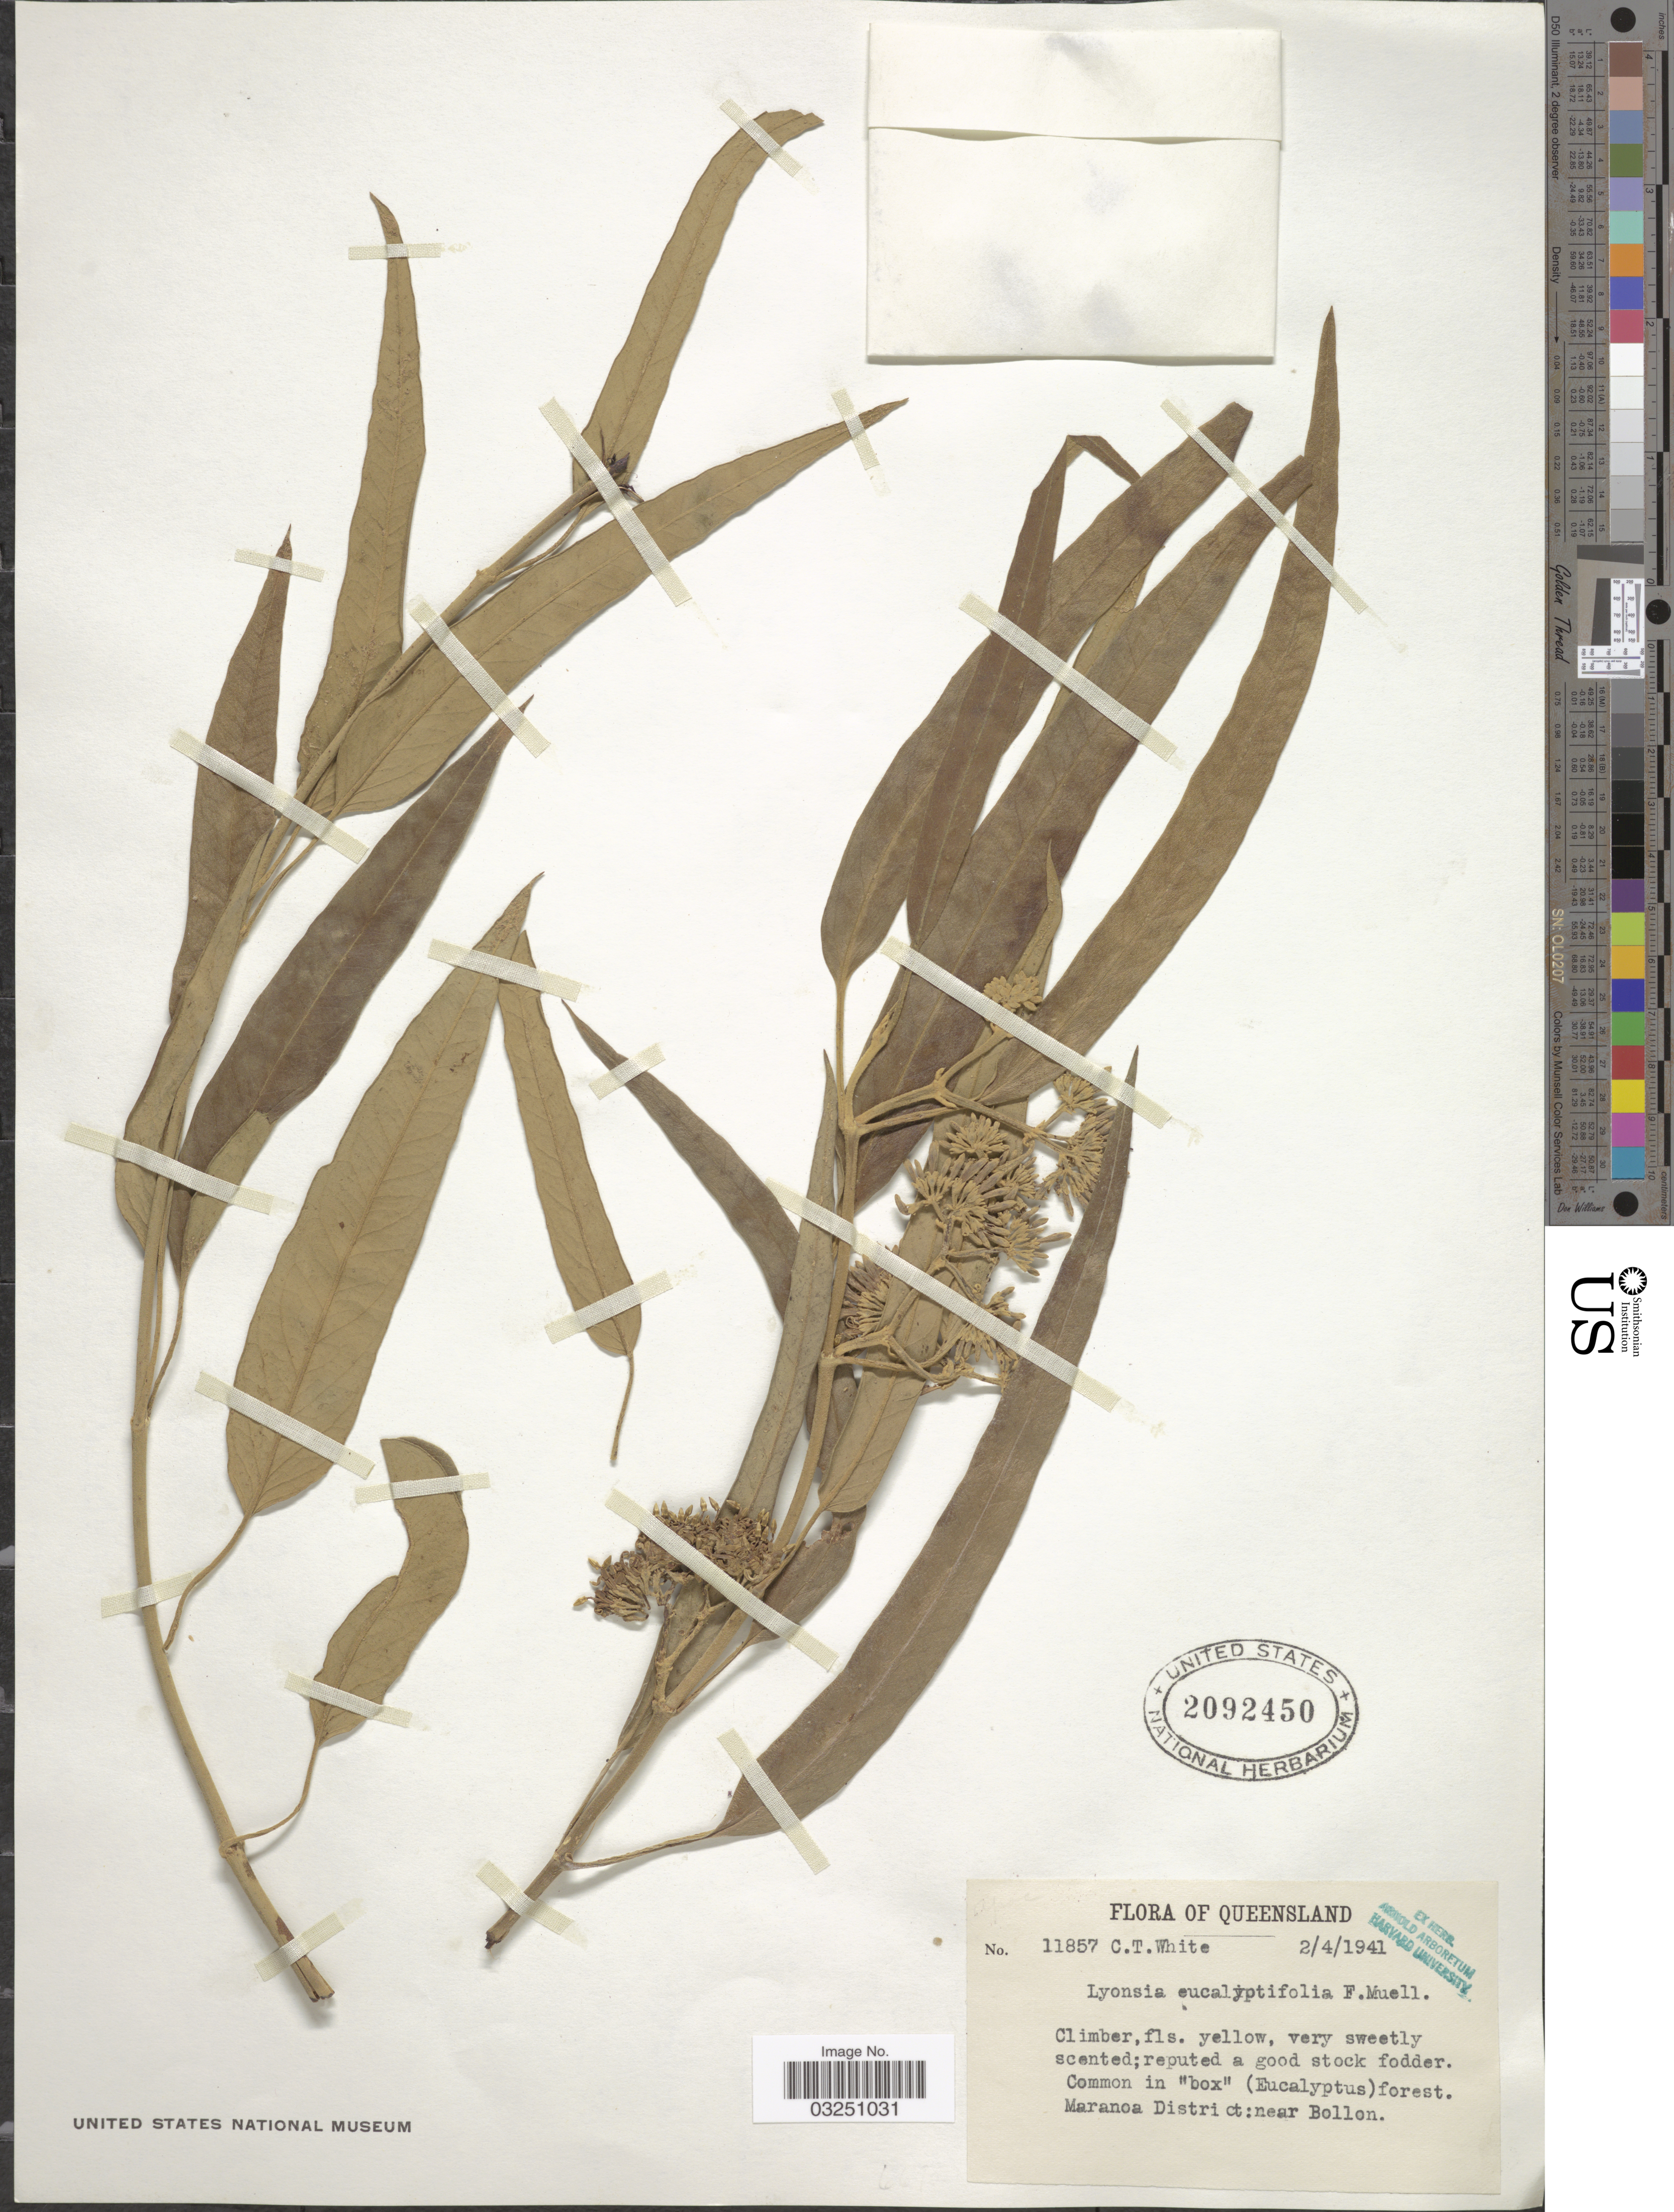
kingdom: Plantae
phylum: Tracheophyta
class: Magnoliopsida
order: Myrtales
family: Lythraceae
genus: Parsonsia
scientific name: Parsonsia eucalyptophylla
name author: F. Muell. ex Benth.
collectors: C. T. White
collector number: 11857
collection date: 1941-04-02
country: Australia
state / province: Queensland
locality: Maranoa District: near Bollon.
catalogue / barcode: US 2092450